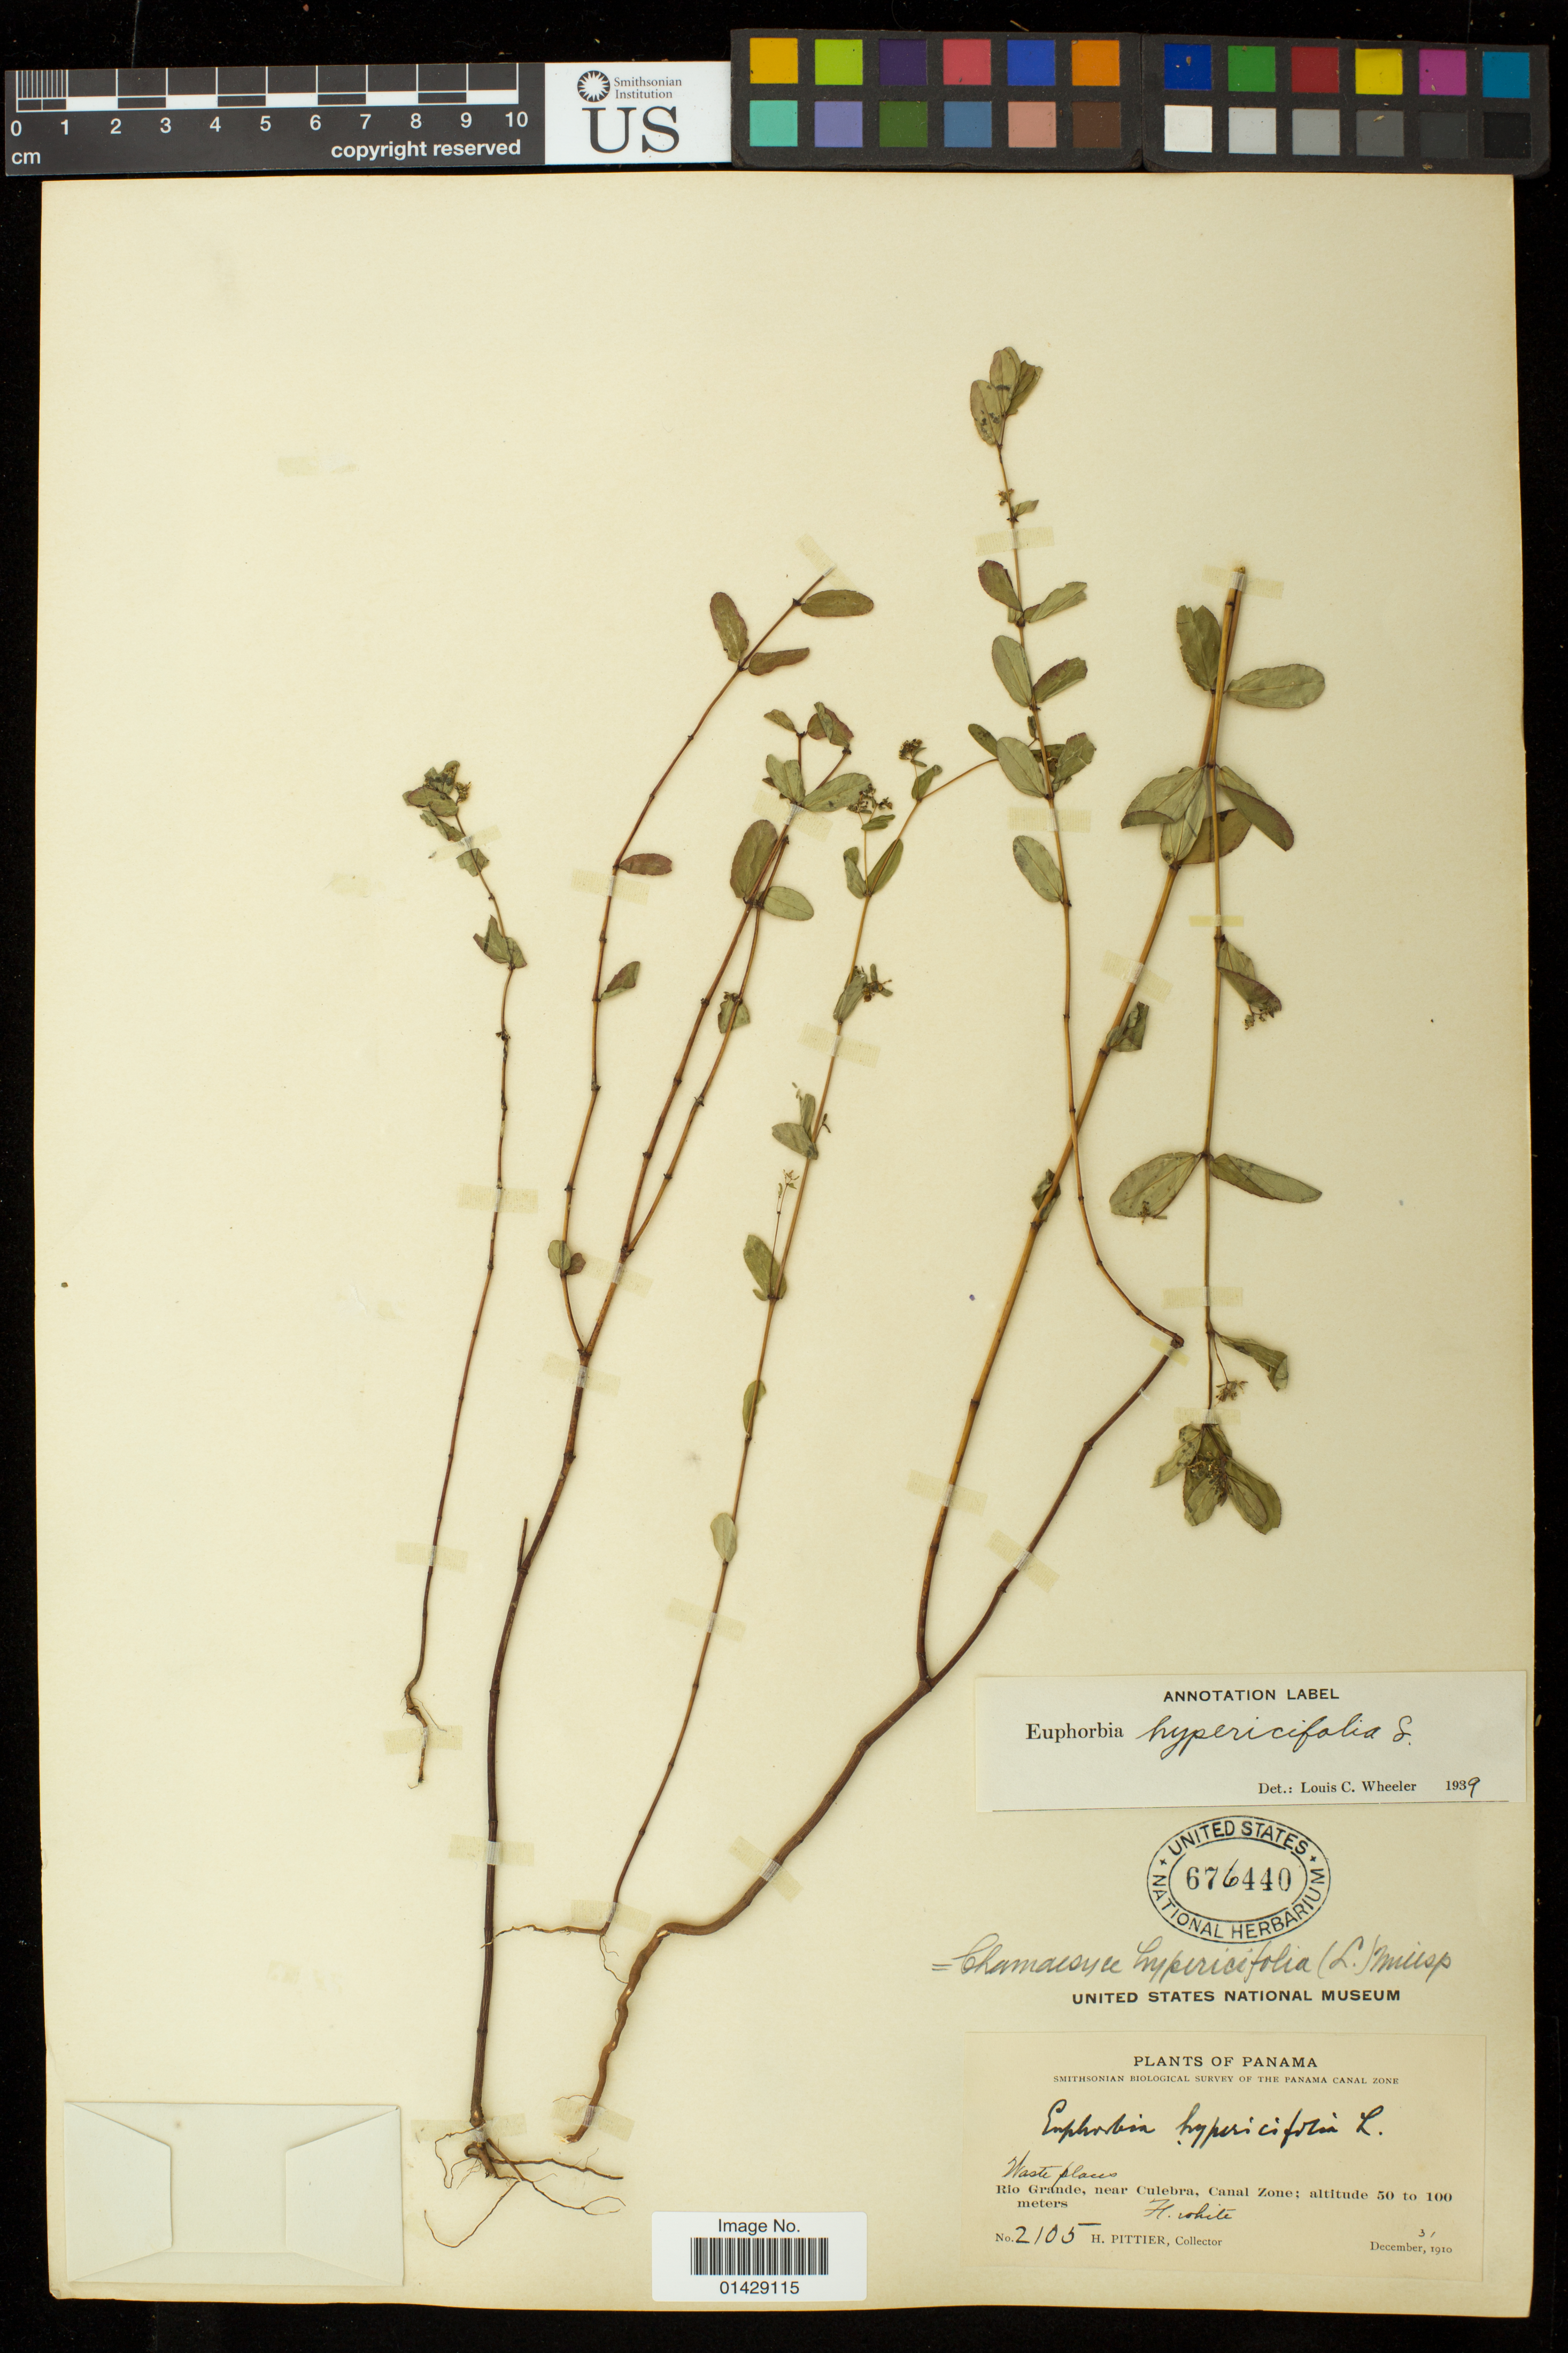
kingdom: Plantae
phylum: Tracheophyta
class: Magnoliopsida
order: Malpighiales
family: Euphorbiaceae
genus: Euphorbia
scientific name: Euphorbia hypericifolia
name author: L.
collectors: H. F. Pittier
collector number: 2105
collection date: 1910-12-03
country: Panama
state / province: Panamá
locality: Rio Grande, near Culebra, Canal Zone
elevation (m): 50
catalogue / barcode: US 676440